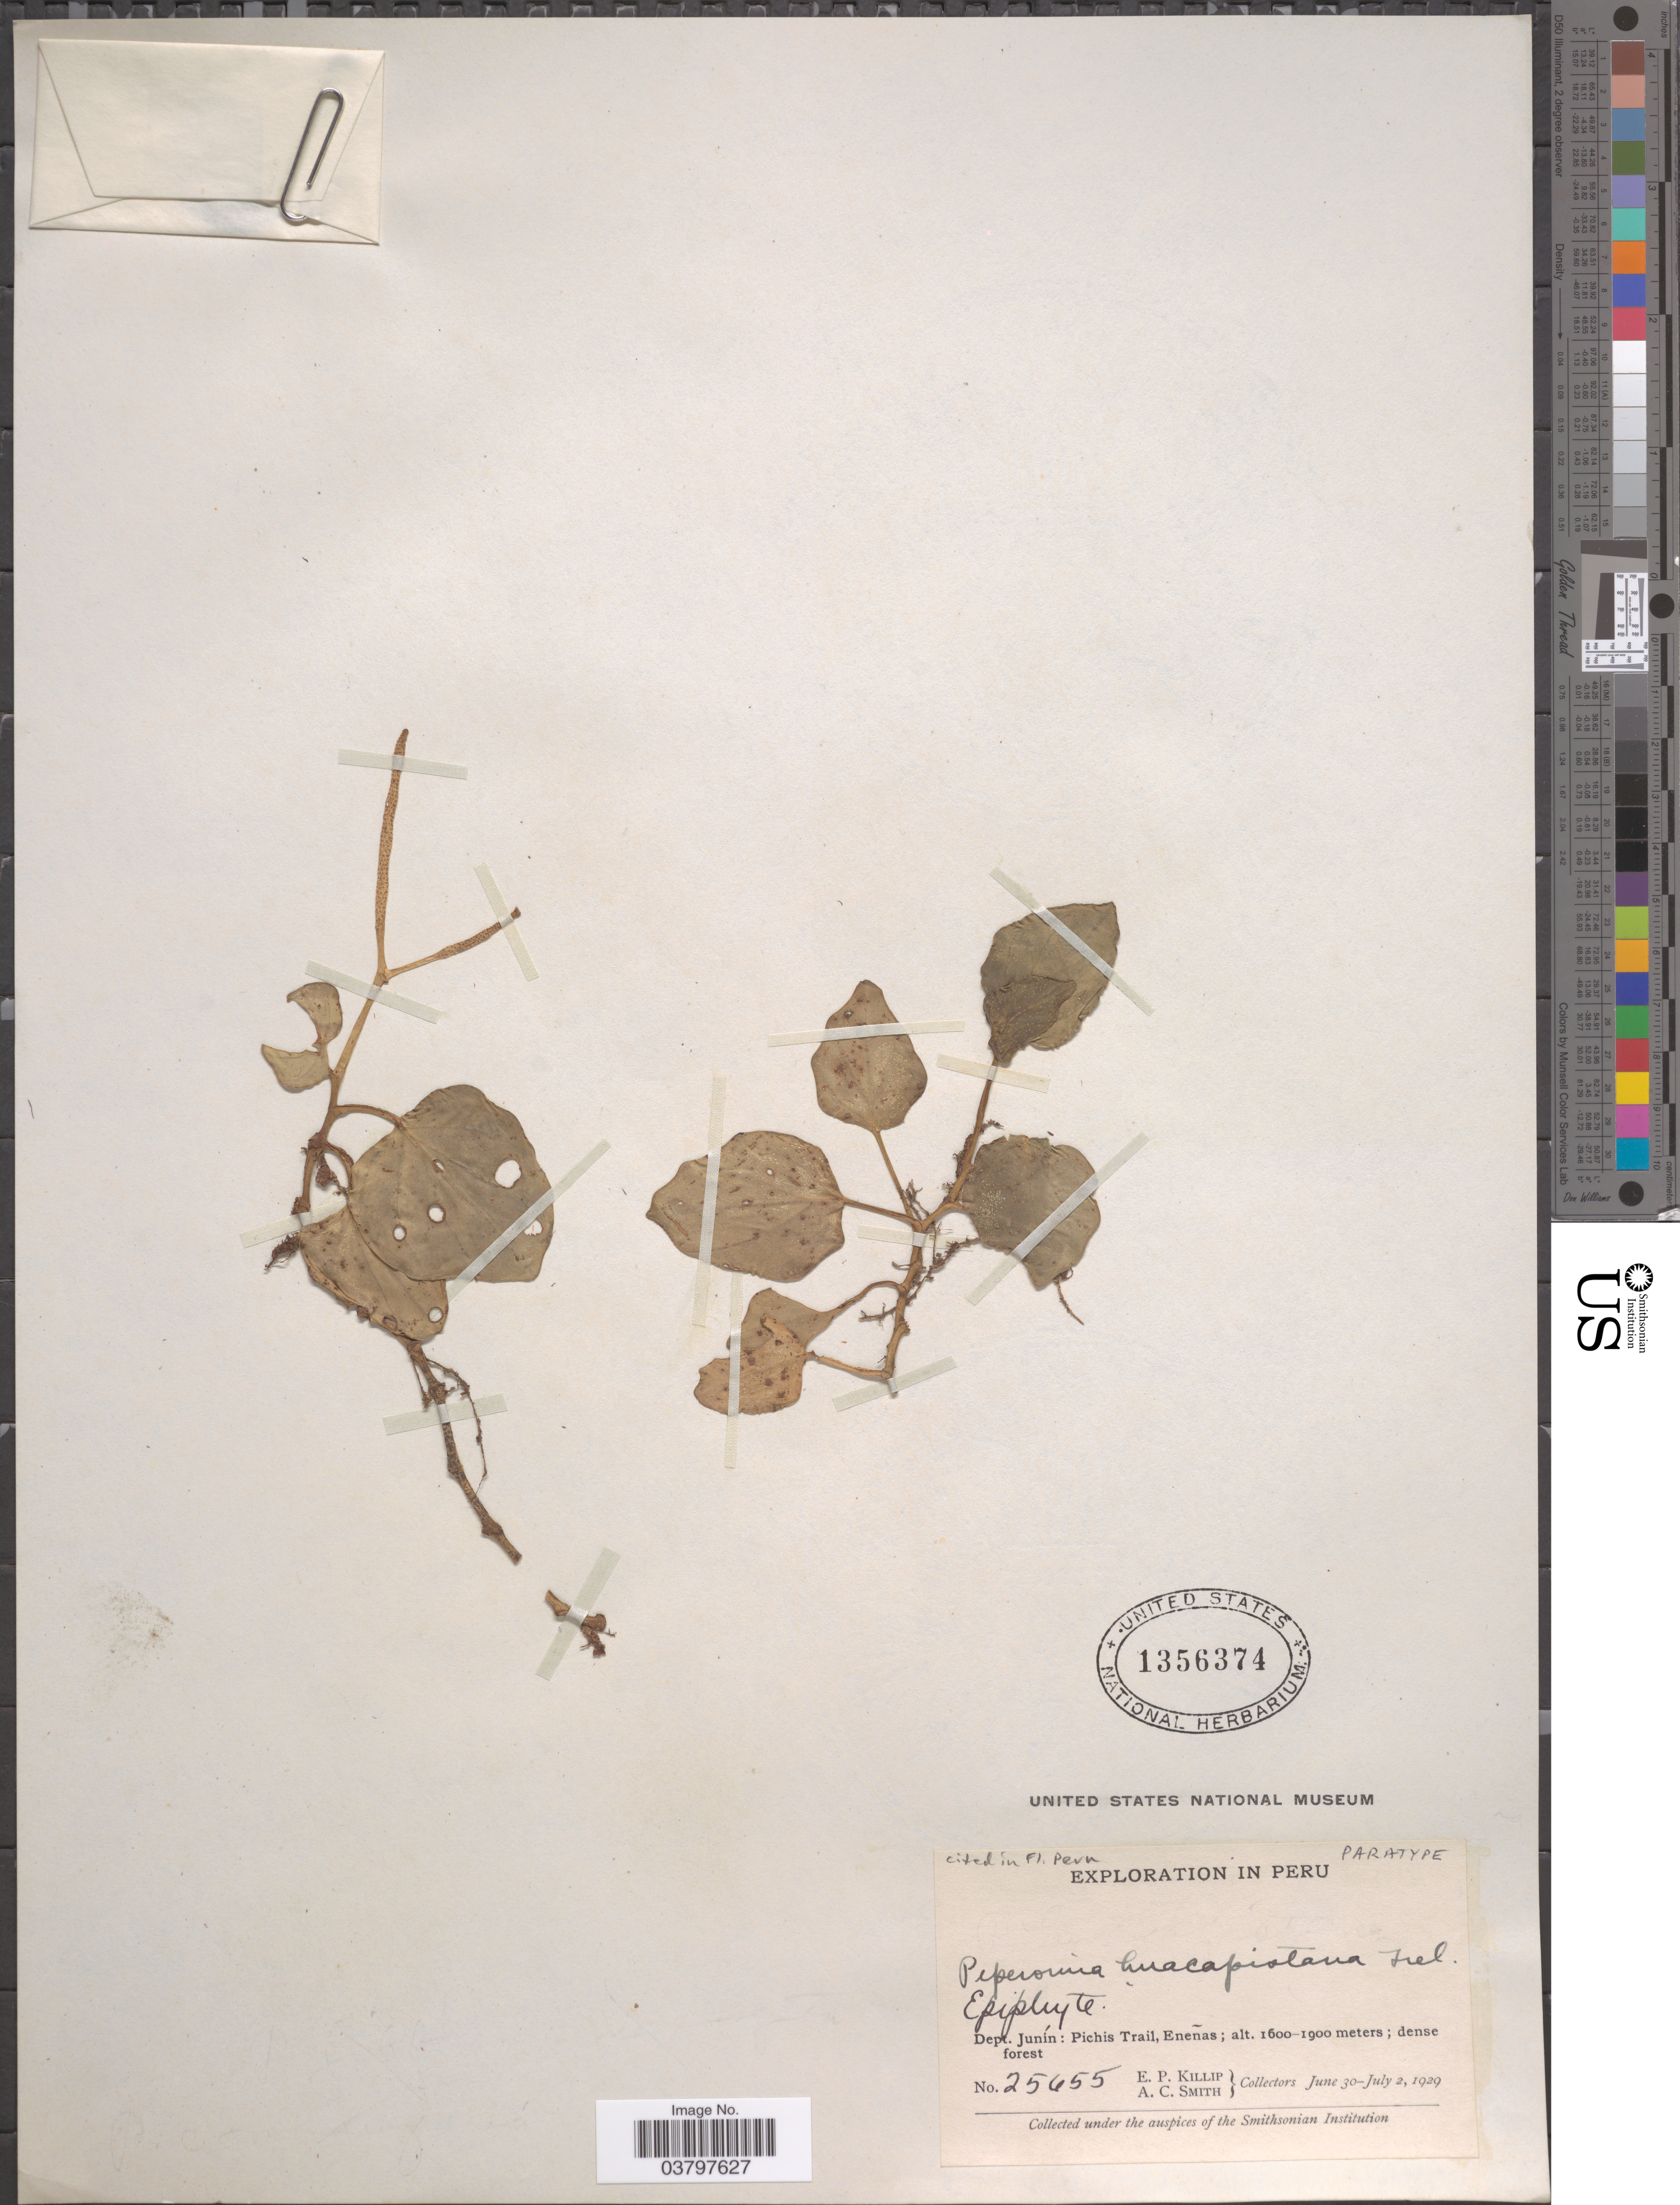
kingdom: Plantae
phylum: Tracheophyta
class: Magnoliopsida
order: Piperales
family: Piperaceae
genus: Peperomia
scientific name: Peperomia huacapistanana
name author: Trel.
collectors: E. P. Killip & A. C. Smith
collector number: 25455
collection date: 1929-06-30/1929-07-02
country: Peru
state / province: Junín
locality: Dept. Junín: Pichis Trail, Eneñas.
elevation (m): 1600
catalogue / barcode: US 1356374